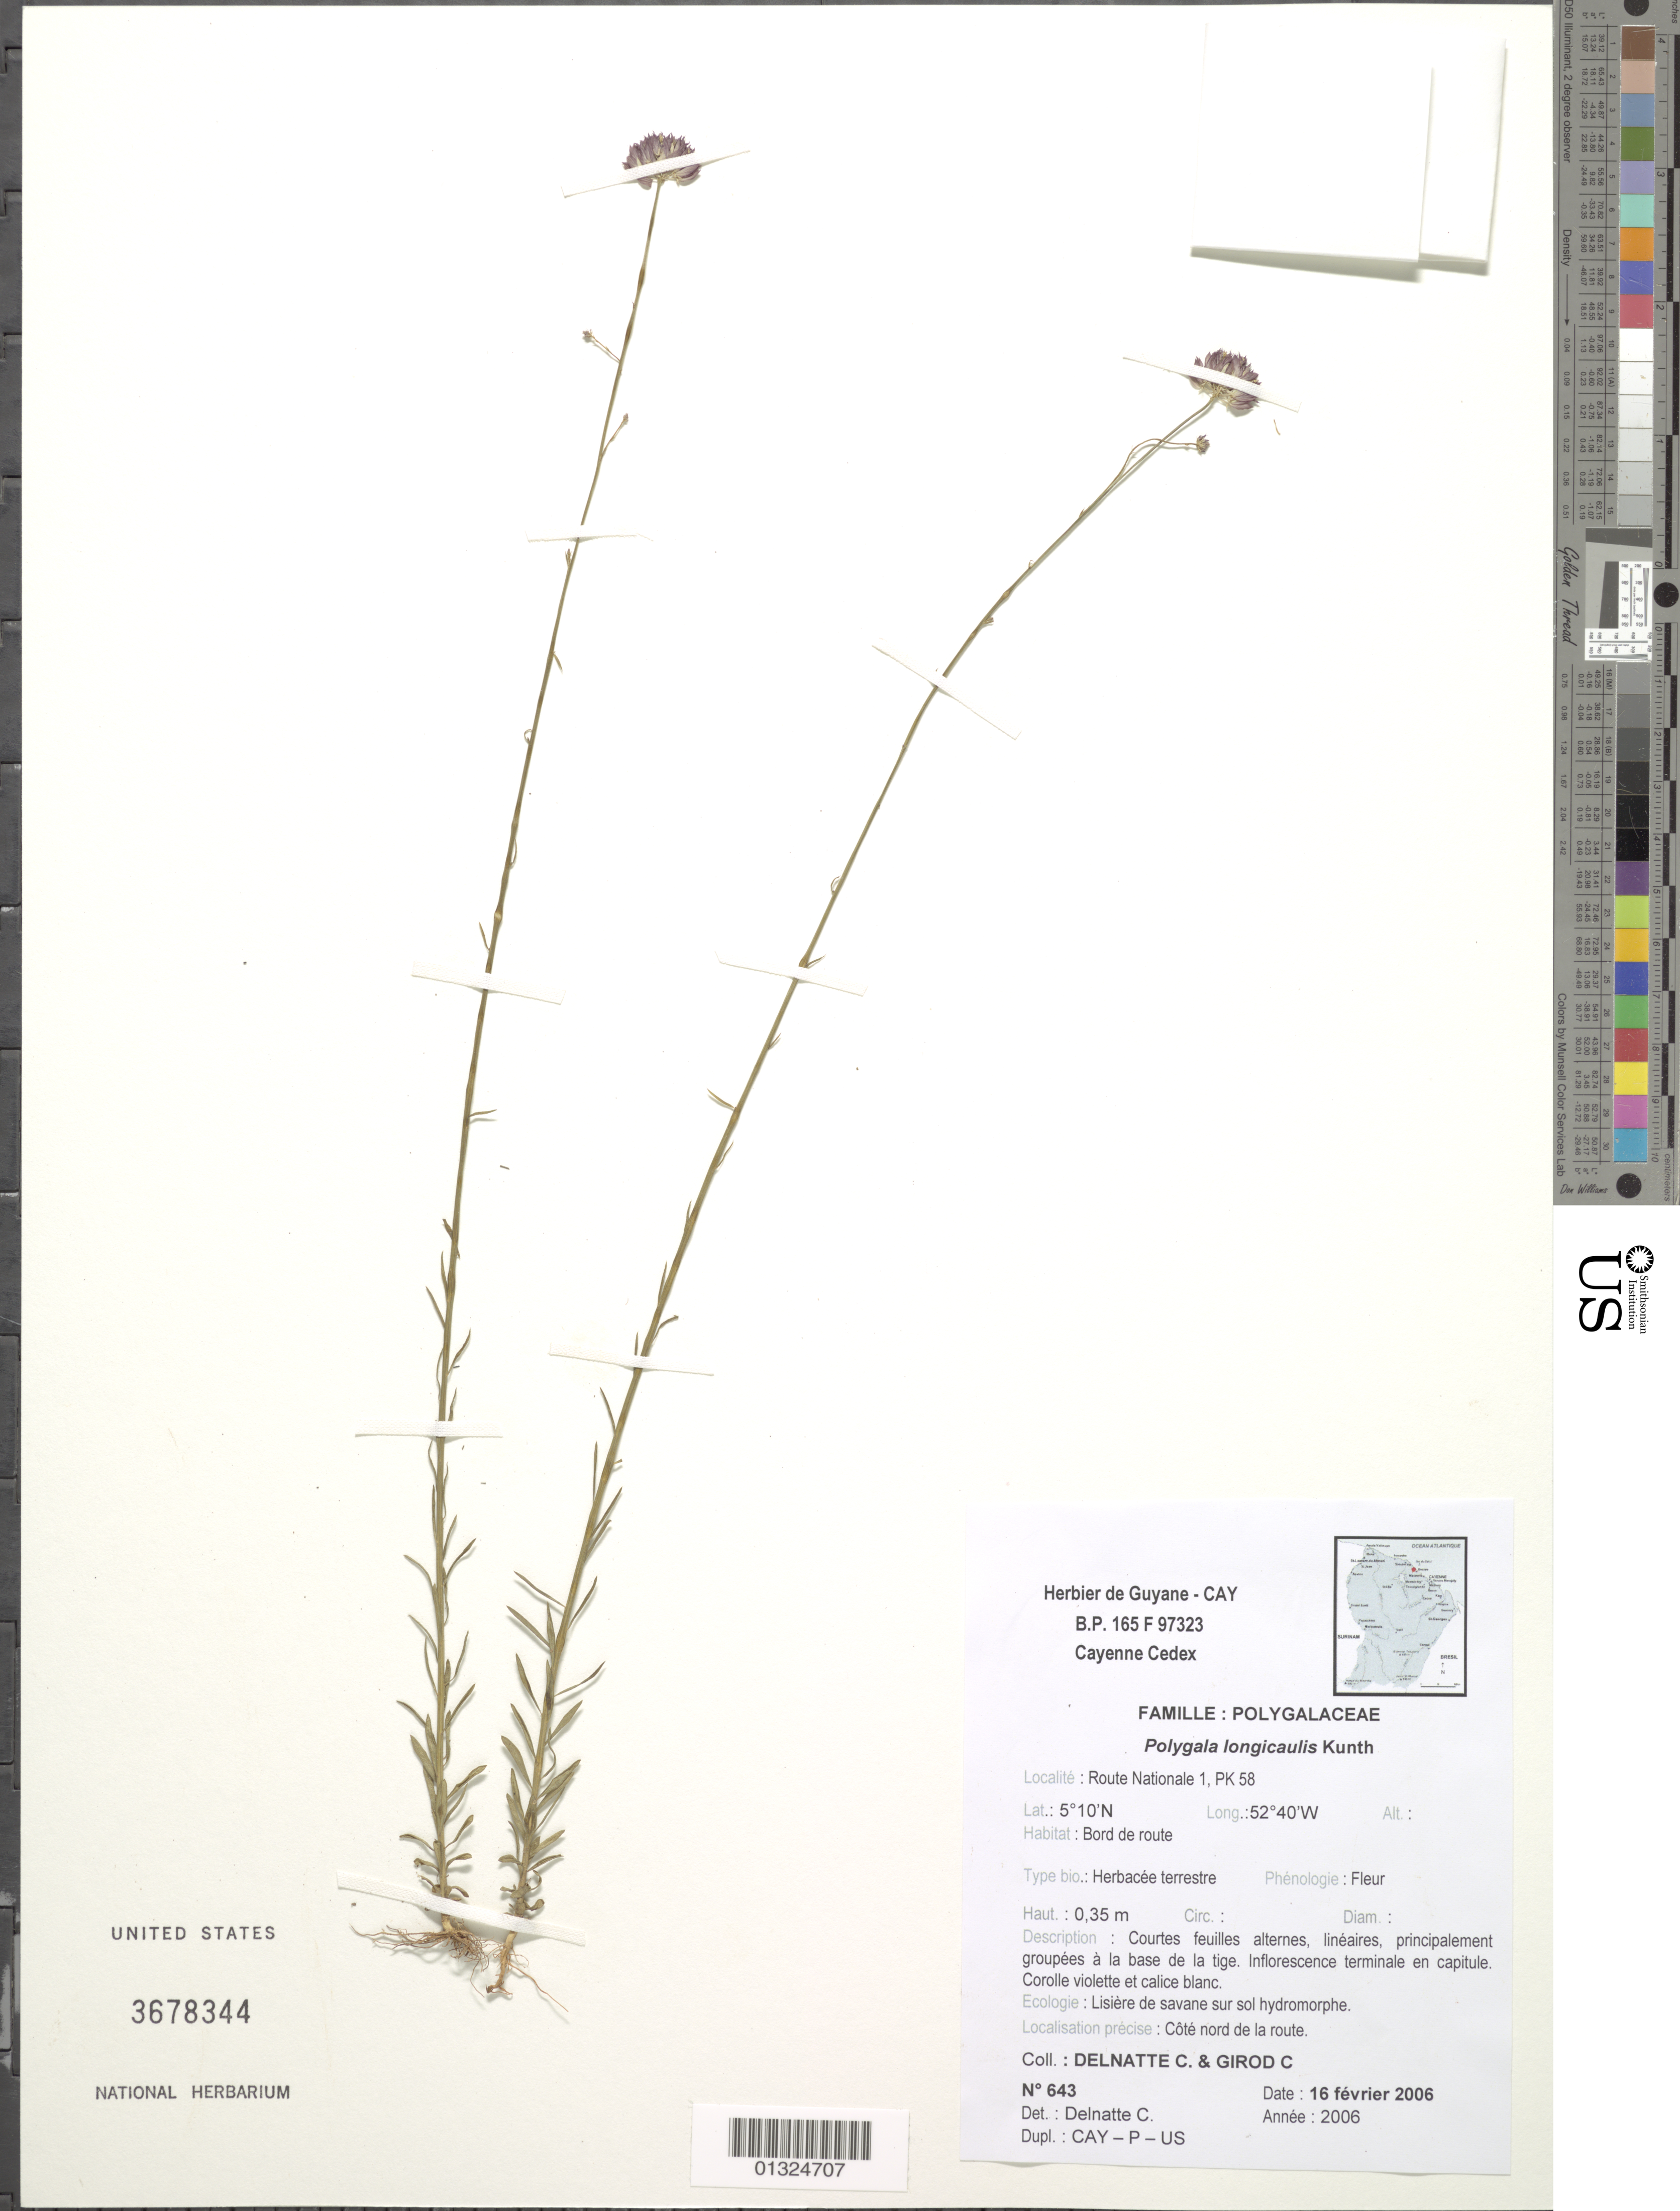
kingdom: Plantae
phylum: Tracheophyta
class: Magnoliopsida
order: Fabales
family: Polygalaceae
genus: Polygala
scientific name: Polygala longicaulis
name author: Kunth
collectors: C. Delnatte & C. Girod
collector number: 643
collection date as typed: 16 February 2006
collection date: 2006-02-16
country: French Guiana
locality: Route Nationale 1, PK 58; cote nord de la route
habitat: Bord de route; lisiere de cavane sur sol hydromorphe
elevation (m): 0.4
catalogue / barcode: US 3678344